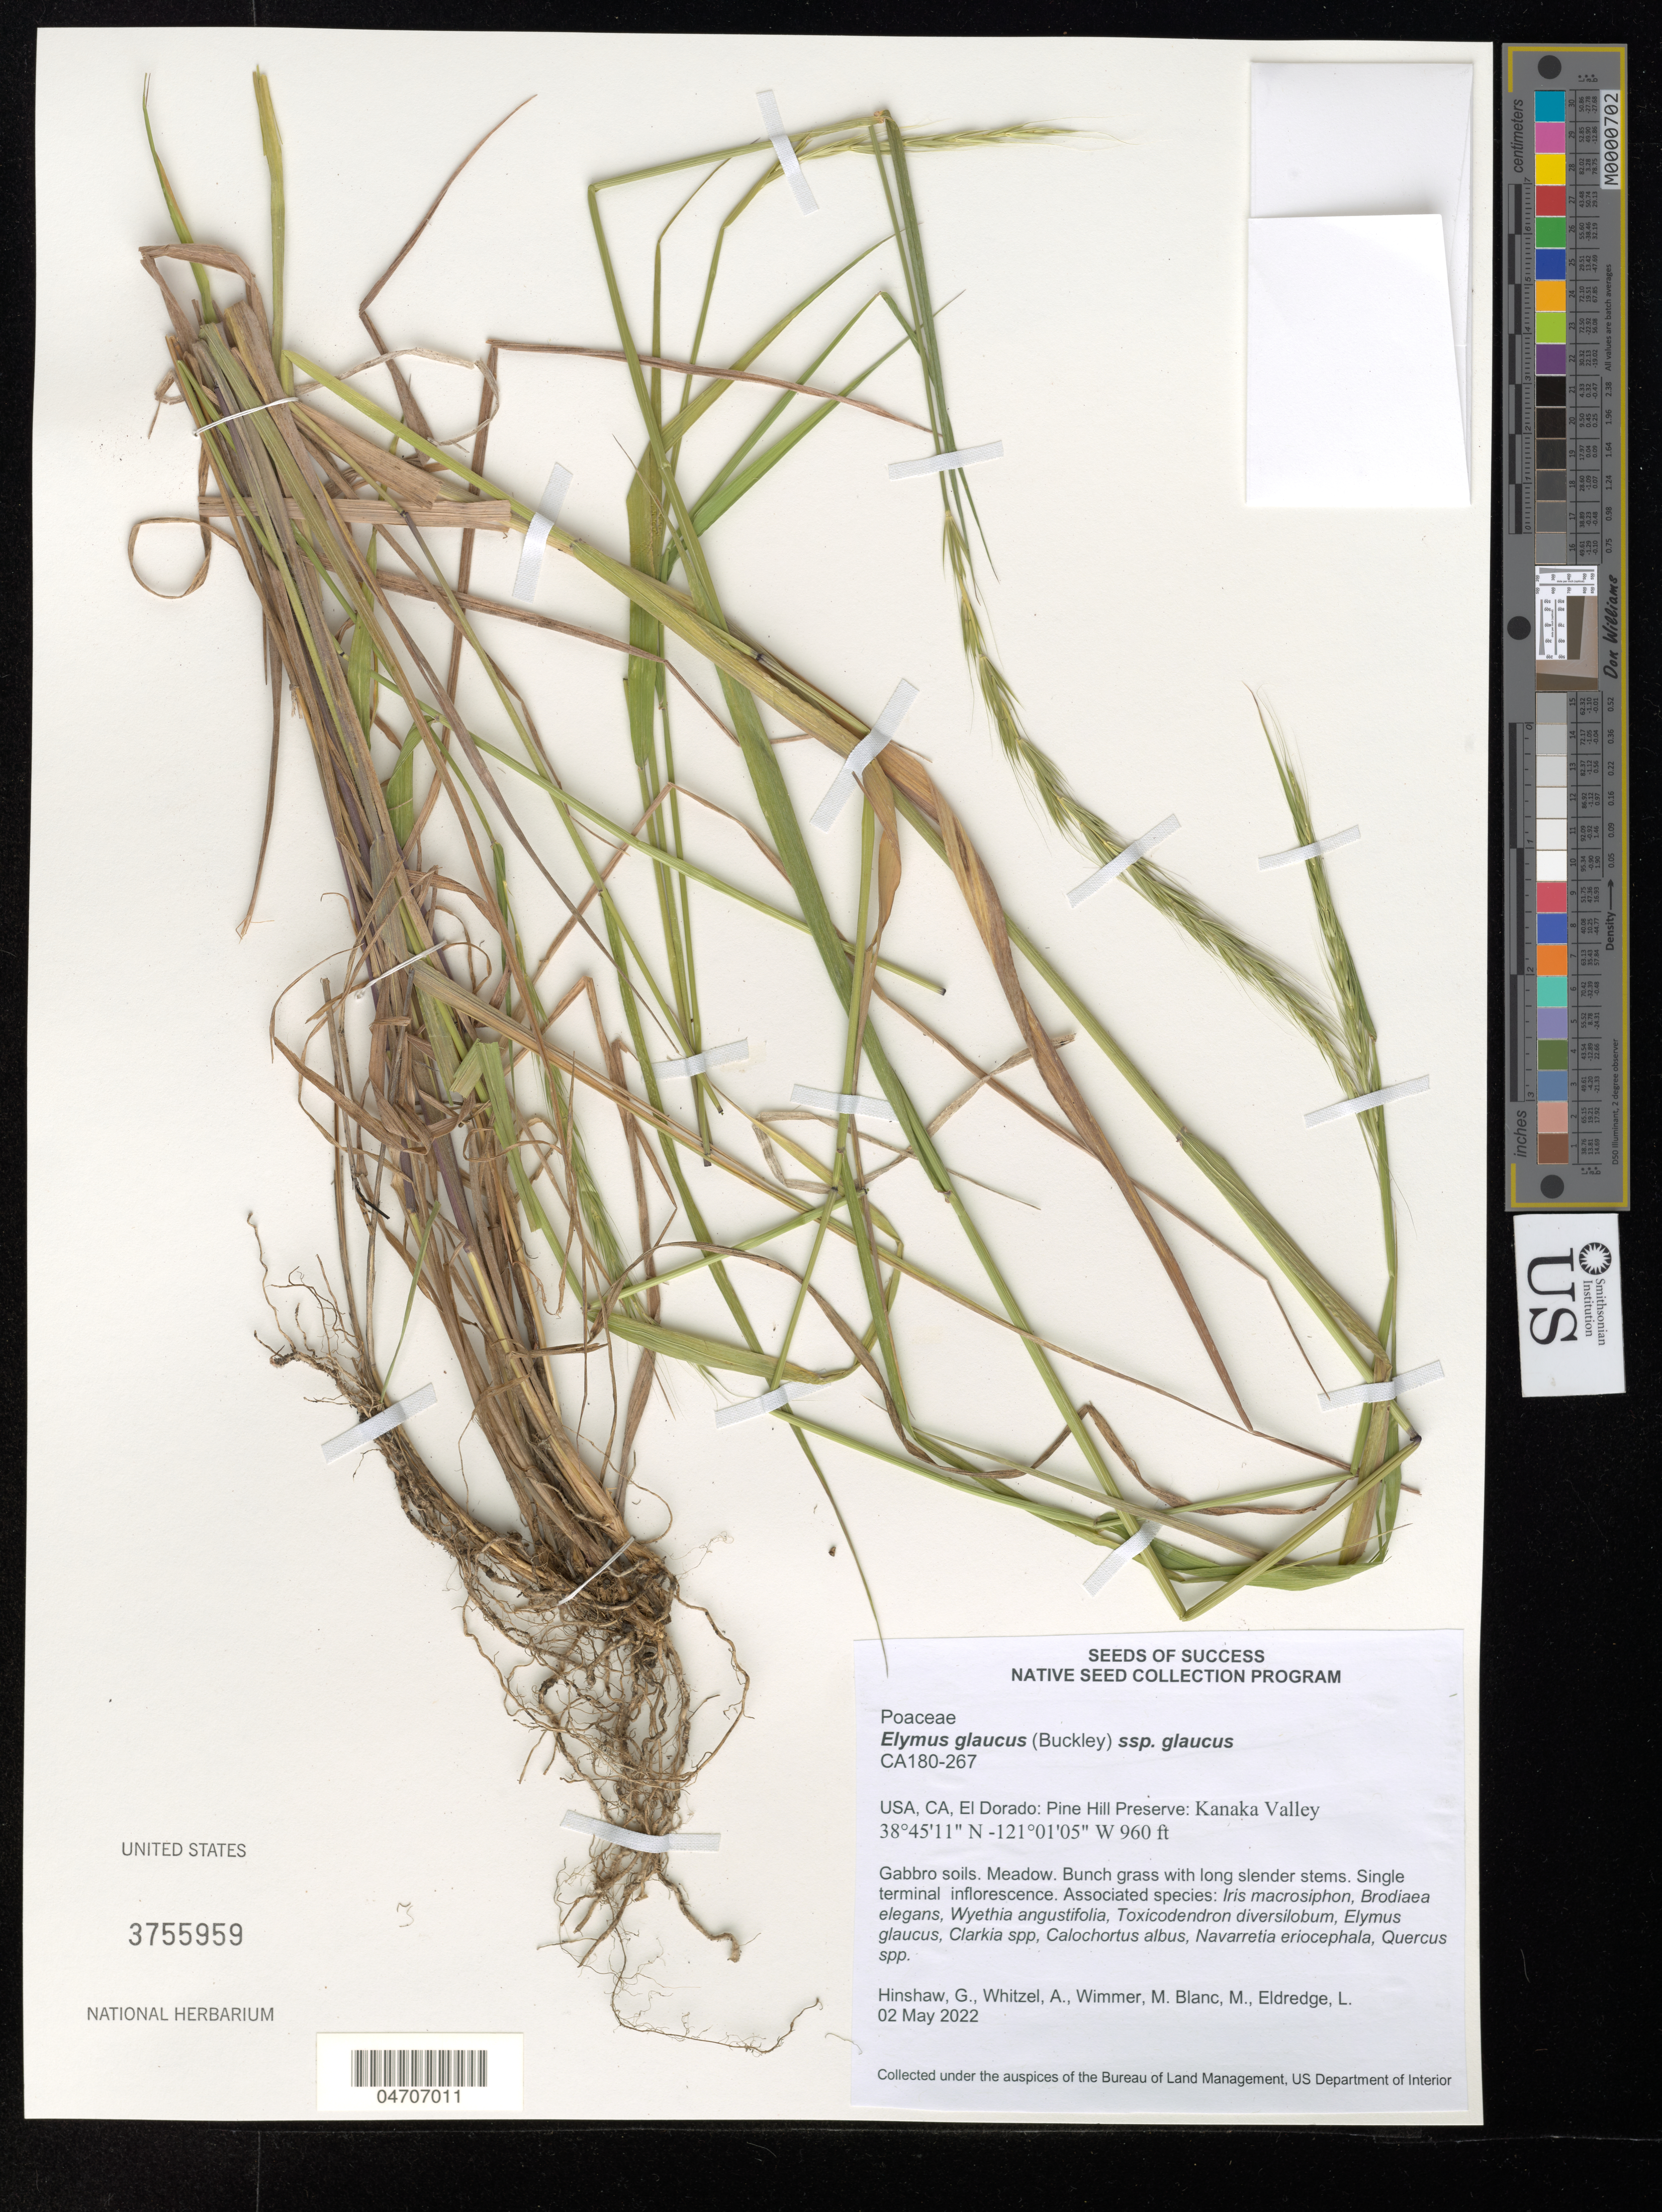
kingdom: Plantae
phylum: Tracheophyta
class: Liliopsida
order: Poales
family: Poaceae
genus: Elymus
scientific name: Elymus glaucus subsp. glaucus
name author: Buckley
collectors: G. Hinshaw, A. Whitzel, E. Guerra & M. Blanc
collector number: CA180-267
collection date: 2022-05-02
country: United States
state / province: California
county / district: El Dorado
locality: El Dorado: Pine Hill Reserve: Kanaka Valley.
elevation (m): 293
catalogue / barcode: US 3755959